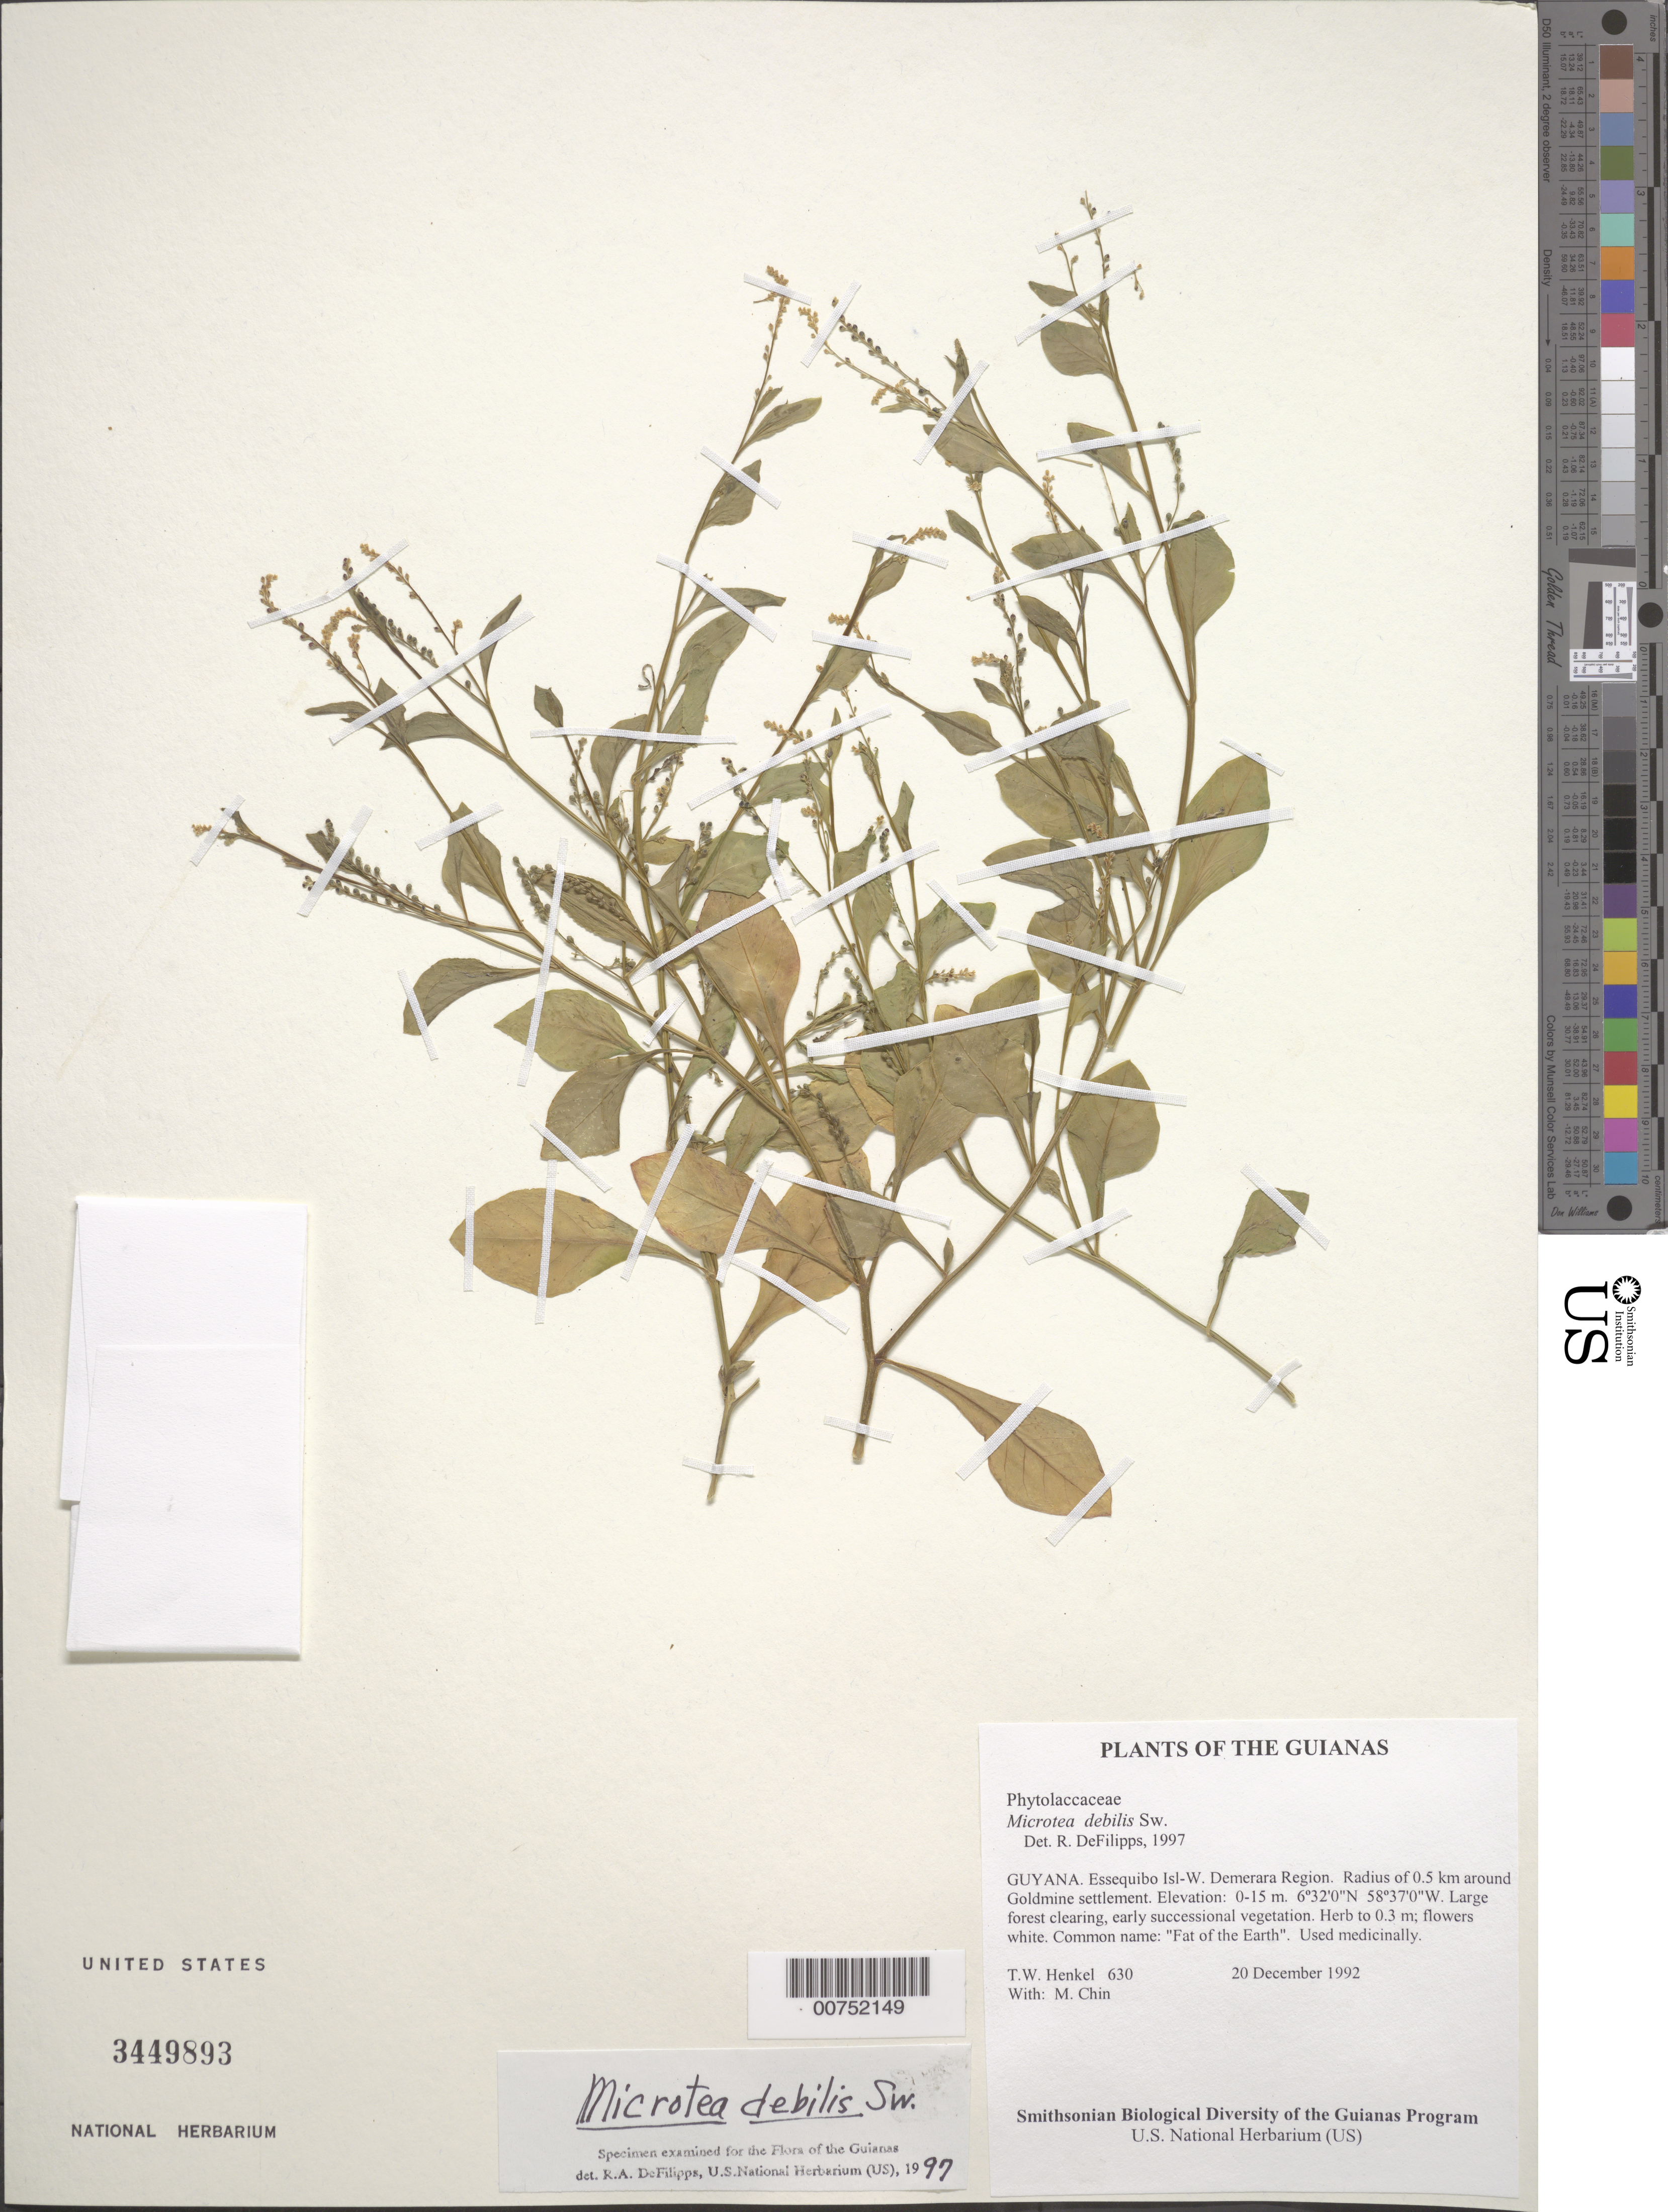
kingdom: Plantae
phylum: Tracheophyta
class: Magnoliopsida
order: Caryophyllales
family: Microteaceae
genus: Microtea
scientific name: Microtea debilis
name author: Sw.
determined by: DeFilipps, R. A.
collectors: T. Henkel & M. Chin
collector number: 630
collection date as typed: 20 December 1992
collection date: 1992-12-20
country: Guyana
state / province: Essequibo Isl-W. Demerara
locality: Radius of 0.5 km around Goldmine settlement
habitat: Large forest clearing, early successional vegetation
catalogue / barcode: US 3449893